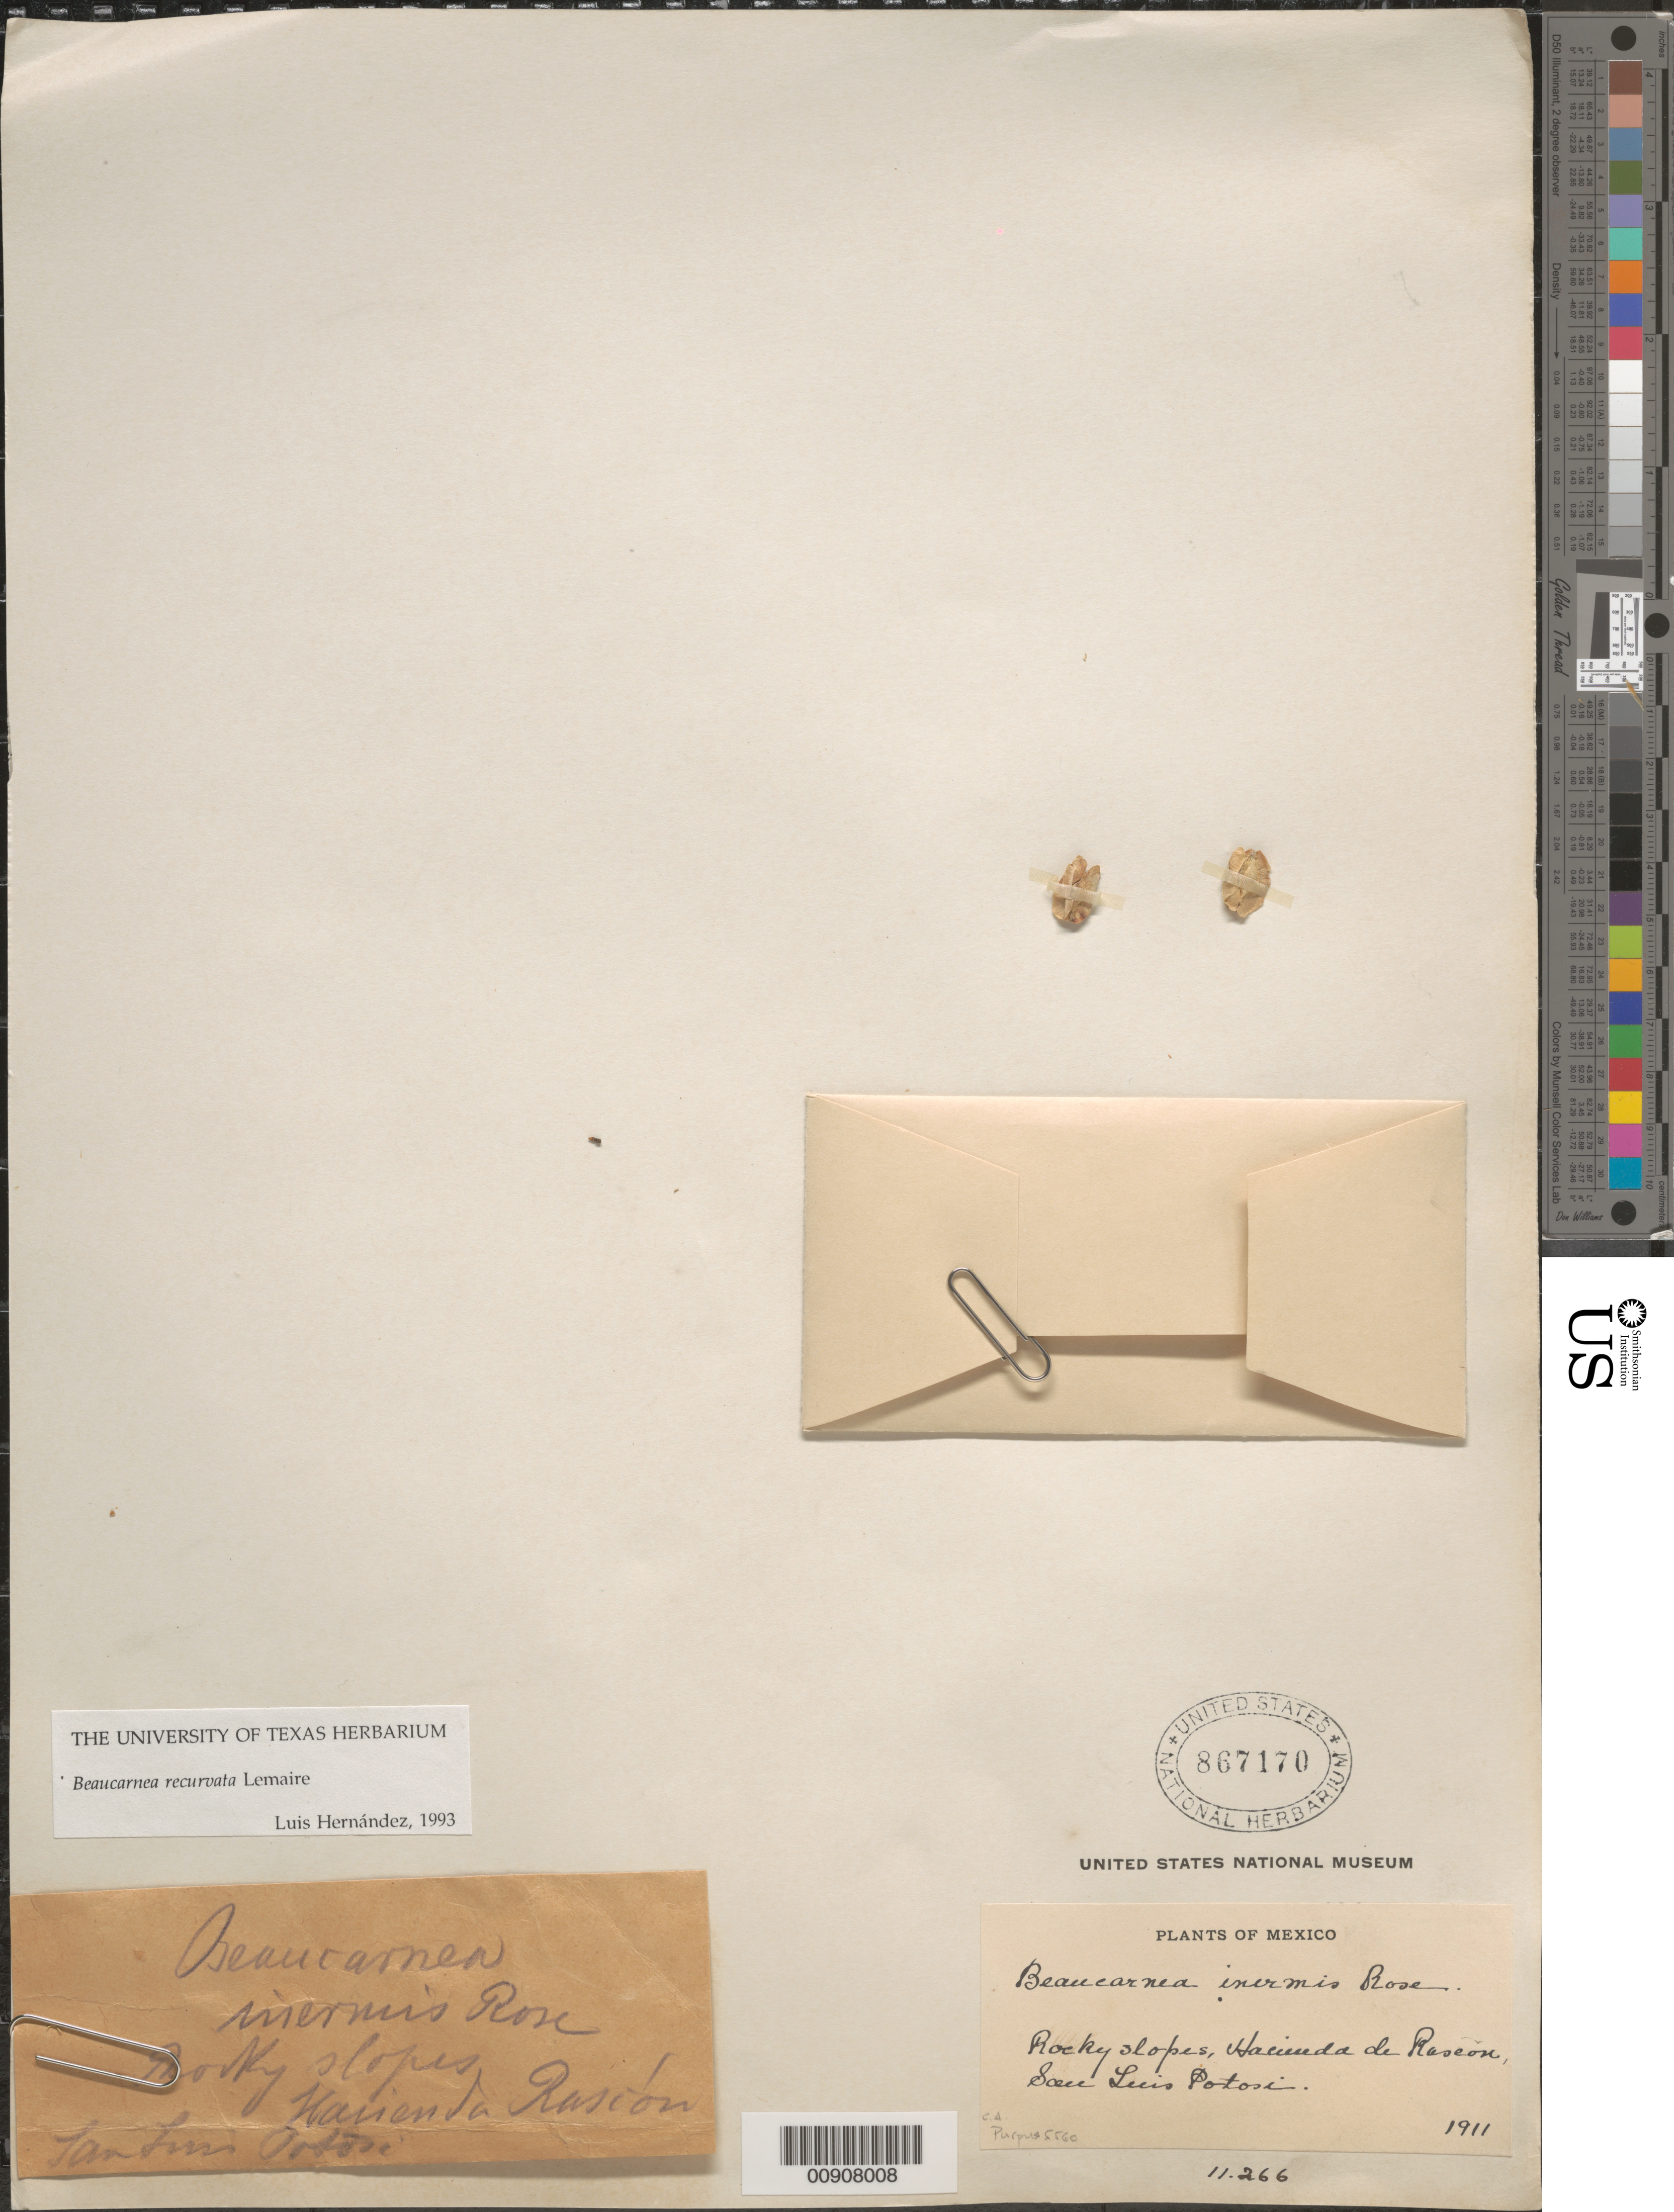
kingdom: Plantae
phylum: Tracheophyta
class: Liliopsida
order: Asparagales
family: Asparagaceae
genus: Beaucarnea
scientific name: Beaucarnea recurvata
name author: Lem.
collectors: C. A. Purpus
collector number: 5560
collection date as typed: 1911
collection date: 1911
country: Mexico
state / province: San Luis Potosí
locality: Hacienda de Rascon, San Luis Potosí.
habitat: Rocky slopes.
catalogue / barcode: US 867170